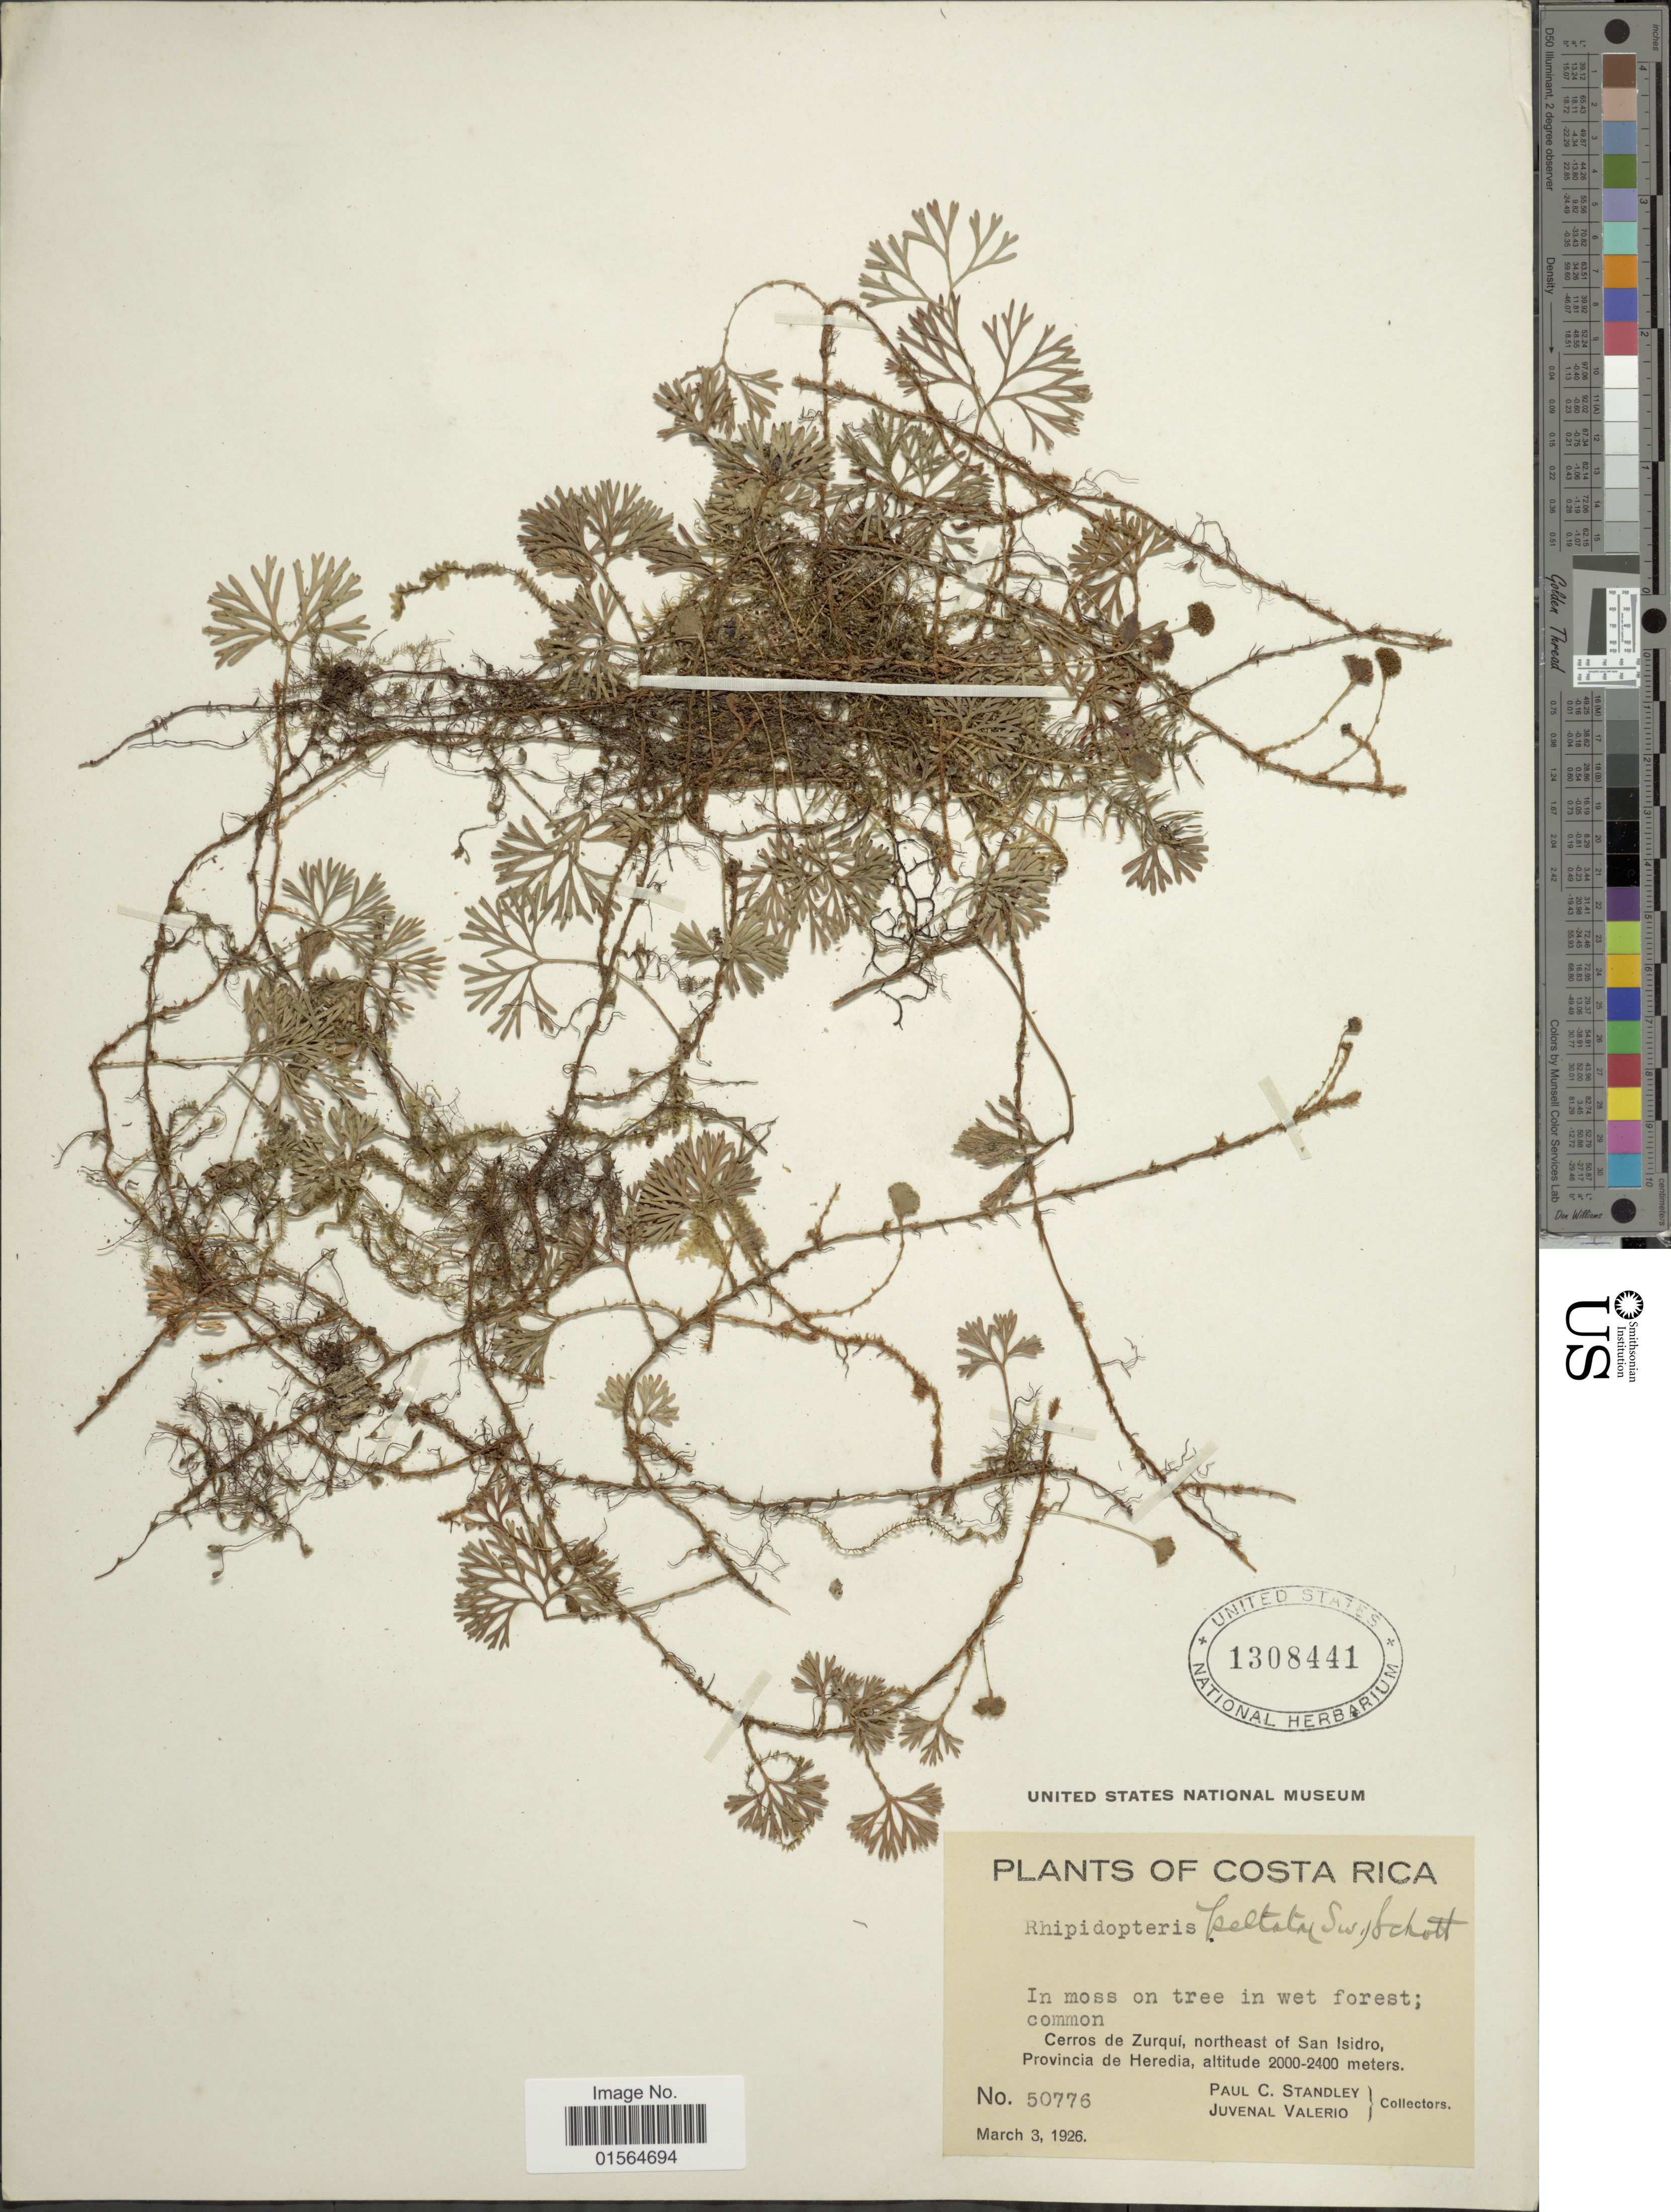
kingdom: Plantae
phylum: Tracheophyta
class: Polypodiopsida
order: Polypodiales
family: Dryopteridaceae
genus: Elaphoglossum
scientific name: Elaphoglossum peltatum f. peltatum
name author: (Sw.) Urb.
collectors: P. C. Standley & J. Valerio R.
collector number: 50776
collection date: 1926-03-03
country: Costa Rica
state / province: Heredia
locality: Cerros de Zurqui, northeast of San Isidro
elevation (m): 2000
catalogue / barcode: US 1308441